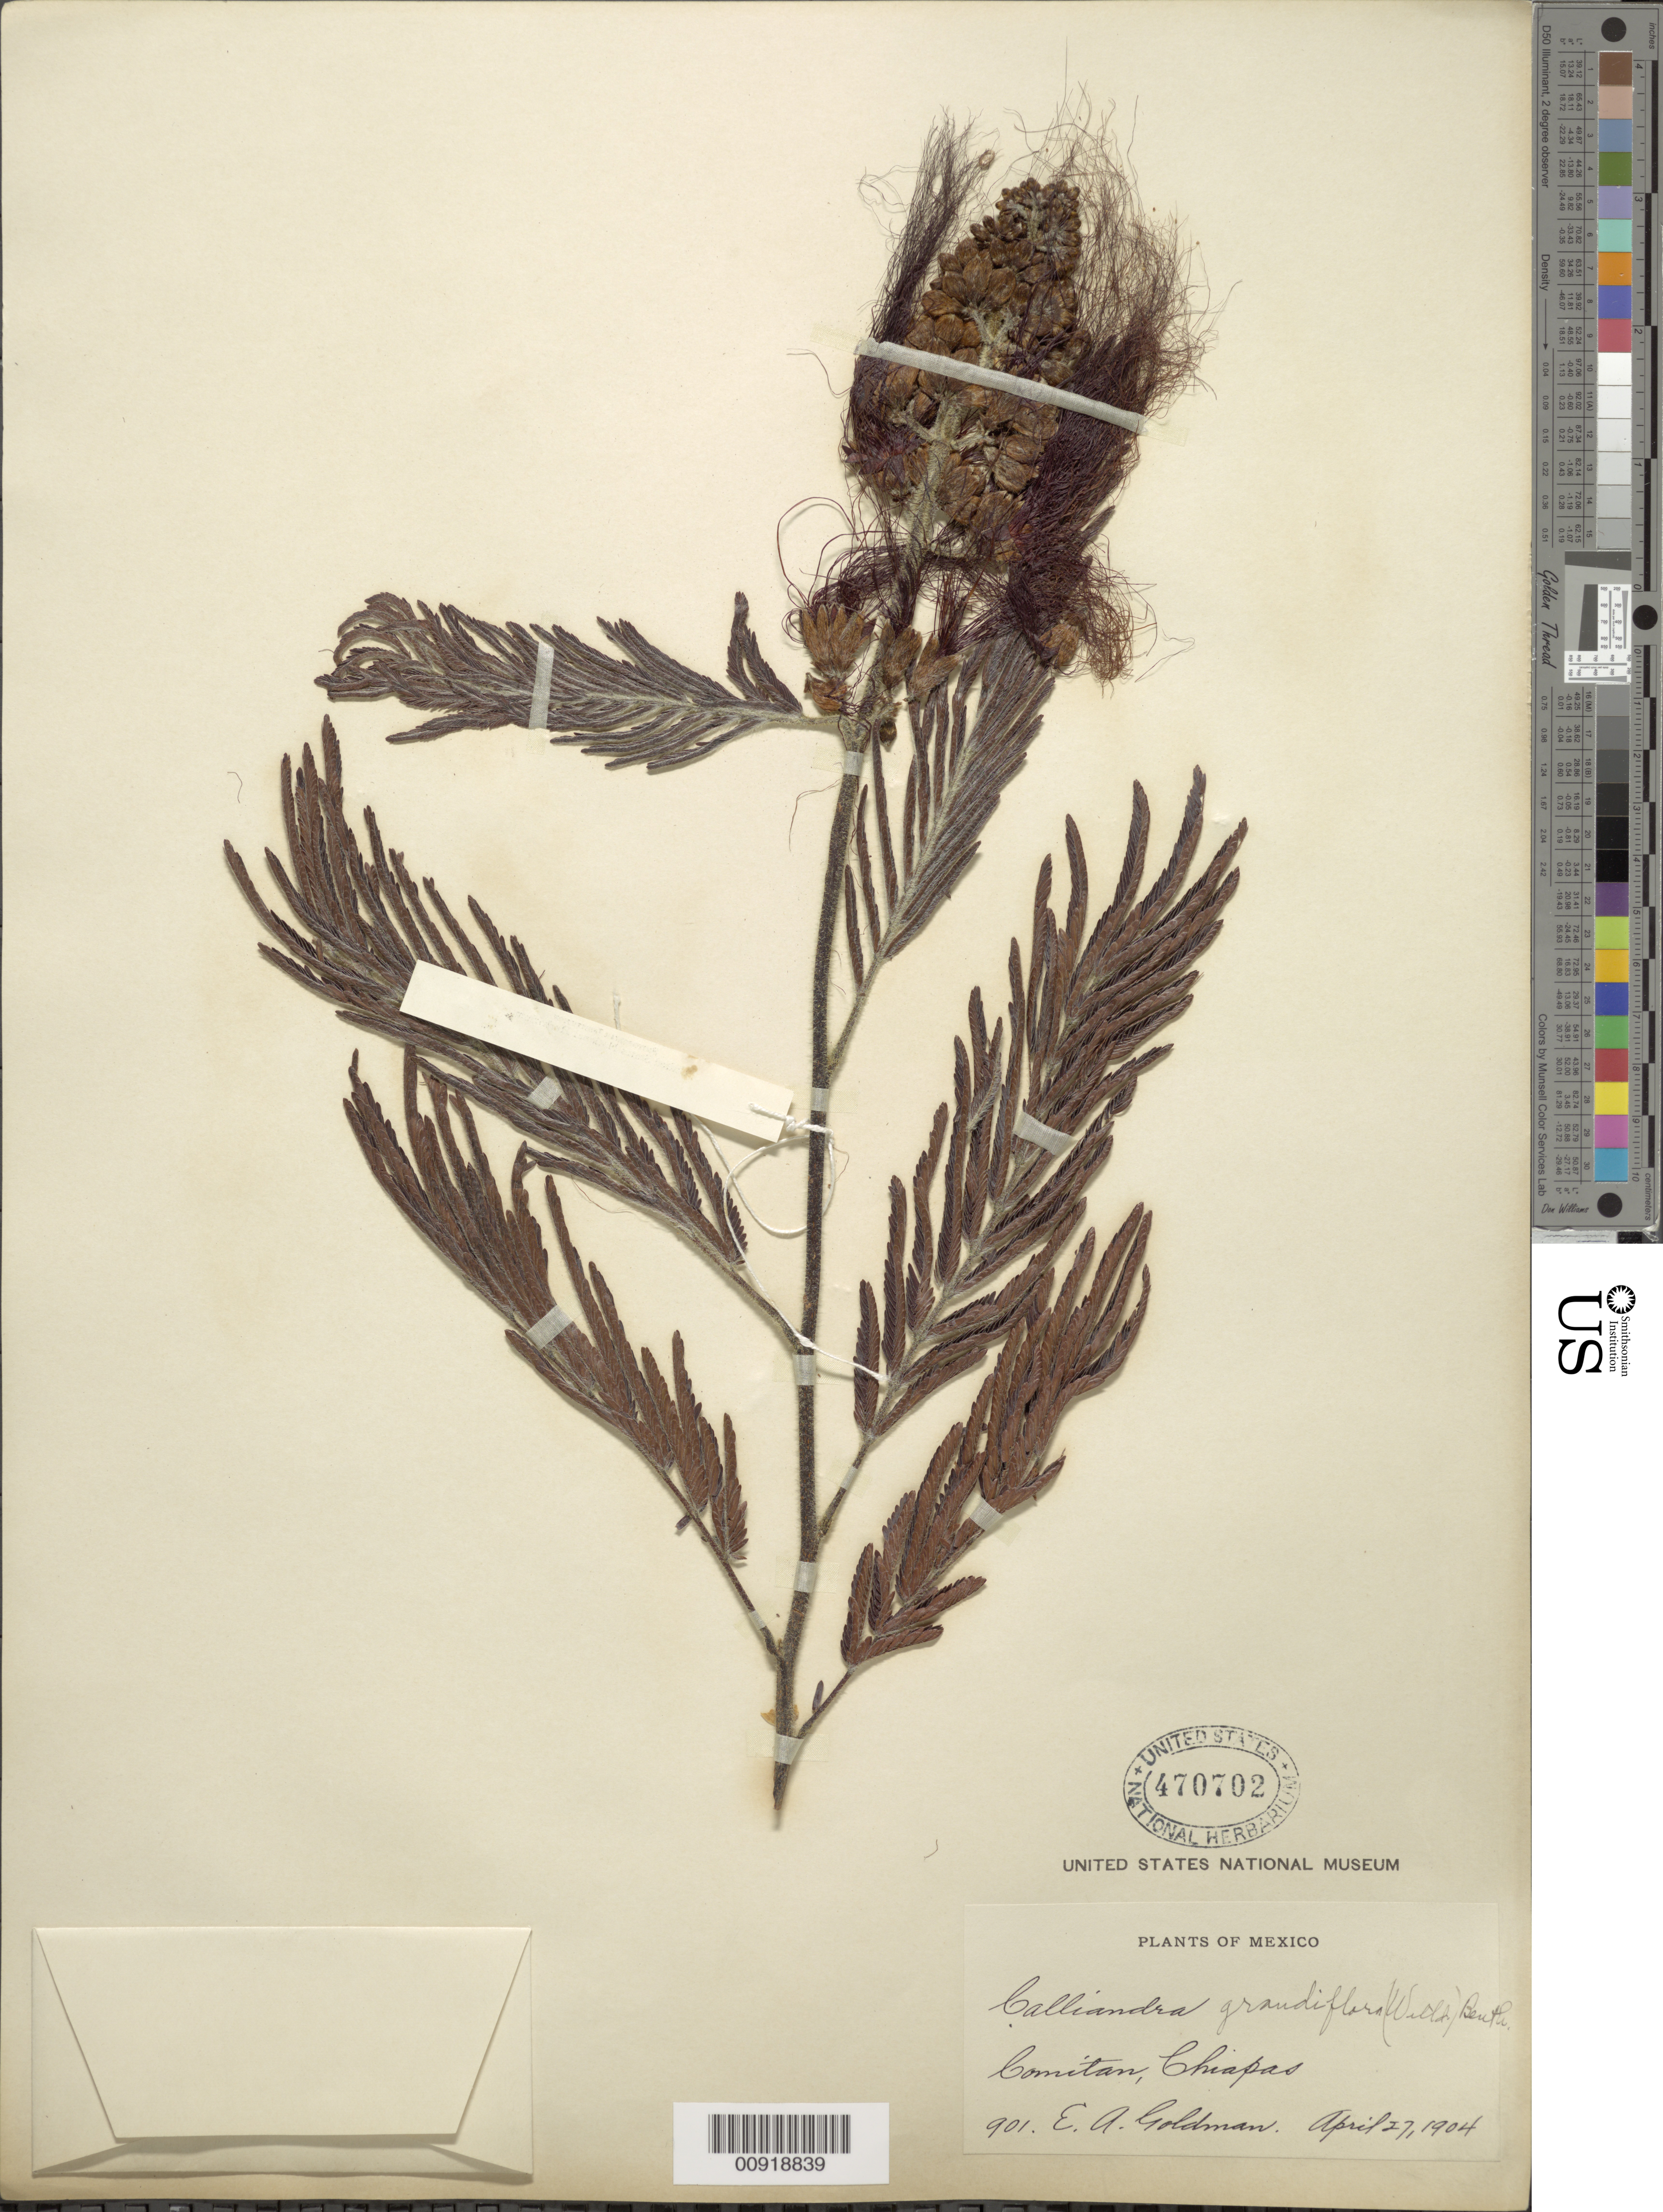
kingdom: Plantae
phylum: Tracheophyta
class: Magnoliopsida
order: Fabales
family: Fabaceae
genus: Calliandra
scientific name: Calliandra grandiflora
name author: (L'Hér.) Benth.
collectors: E. A. Goldman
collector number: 901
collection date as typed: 27 Apr 1904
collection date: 1904-04-27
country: Mexico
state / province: Chiapas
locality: Comitán, Chiapas.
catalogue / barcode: US 470702